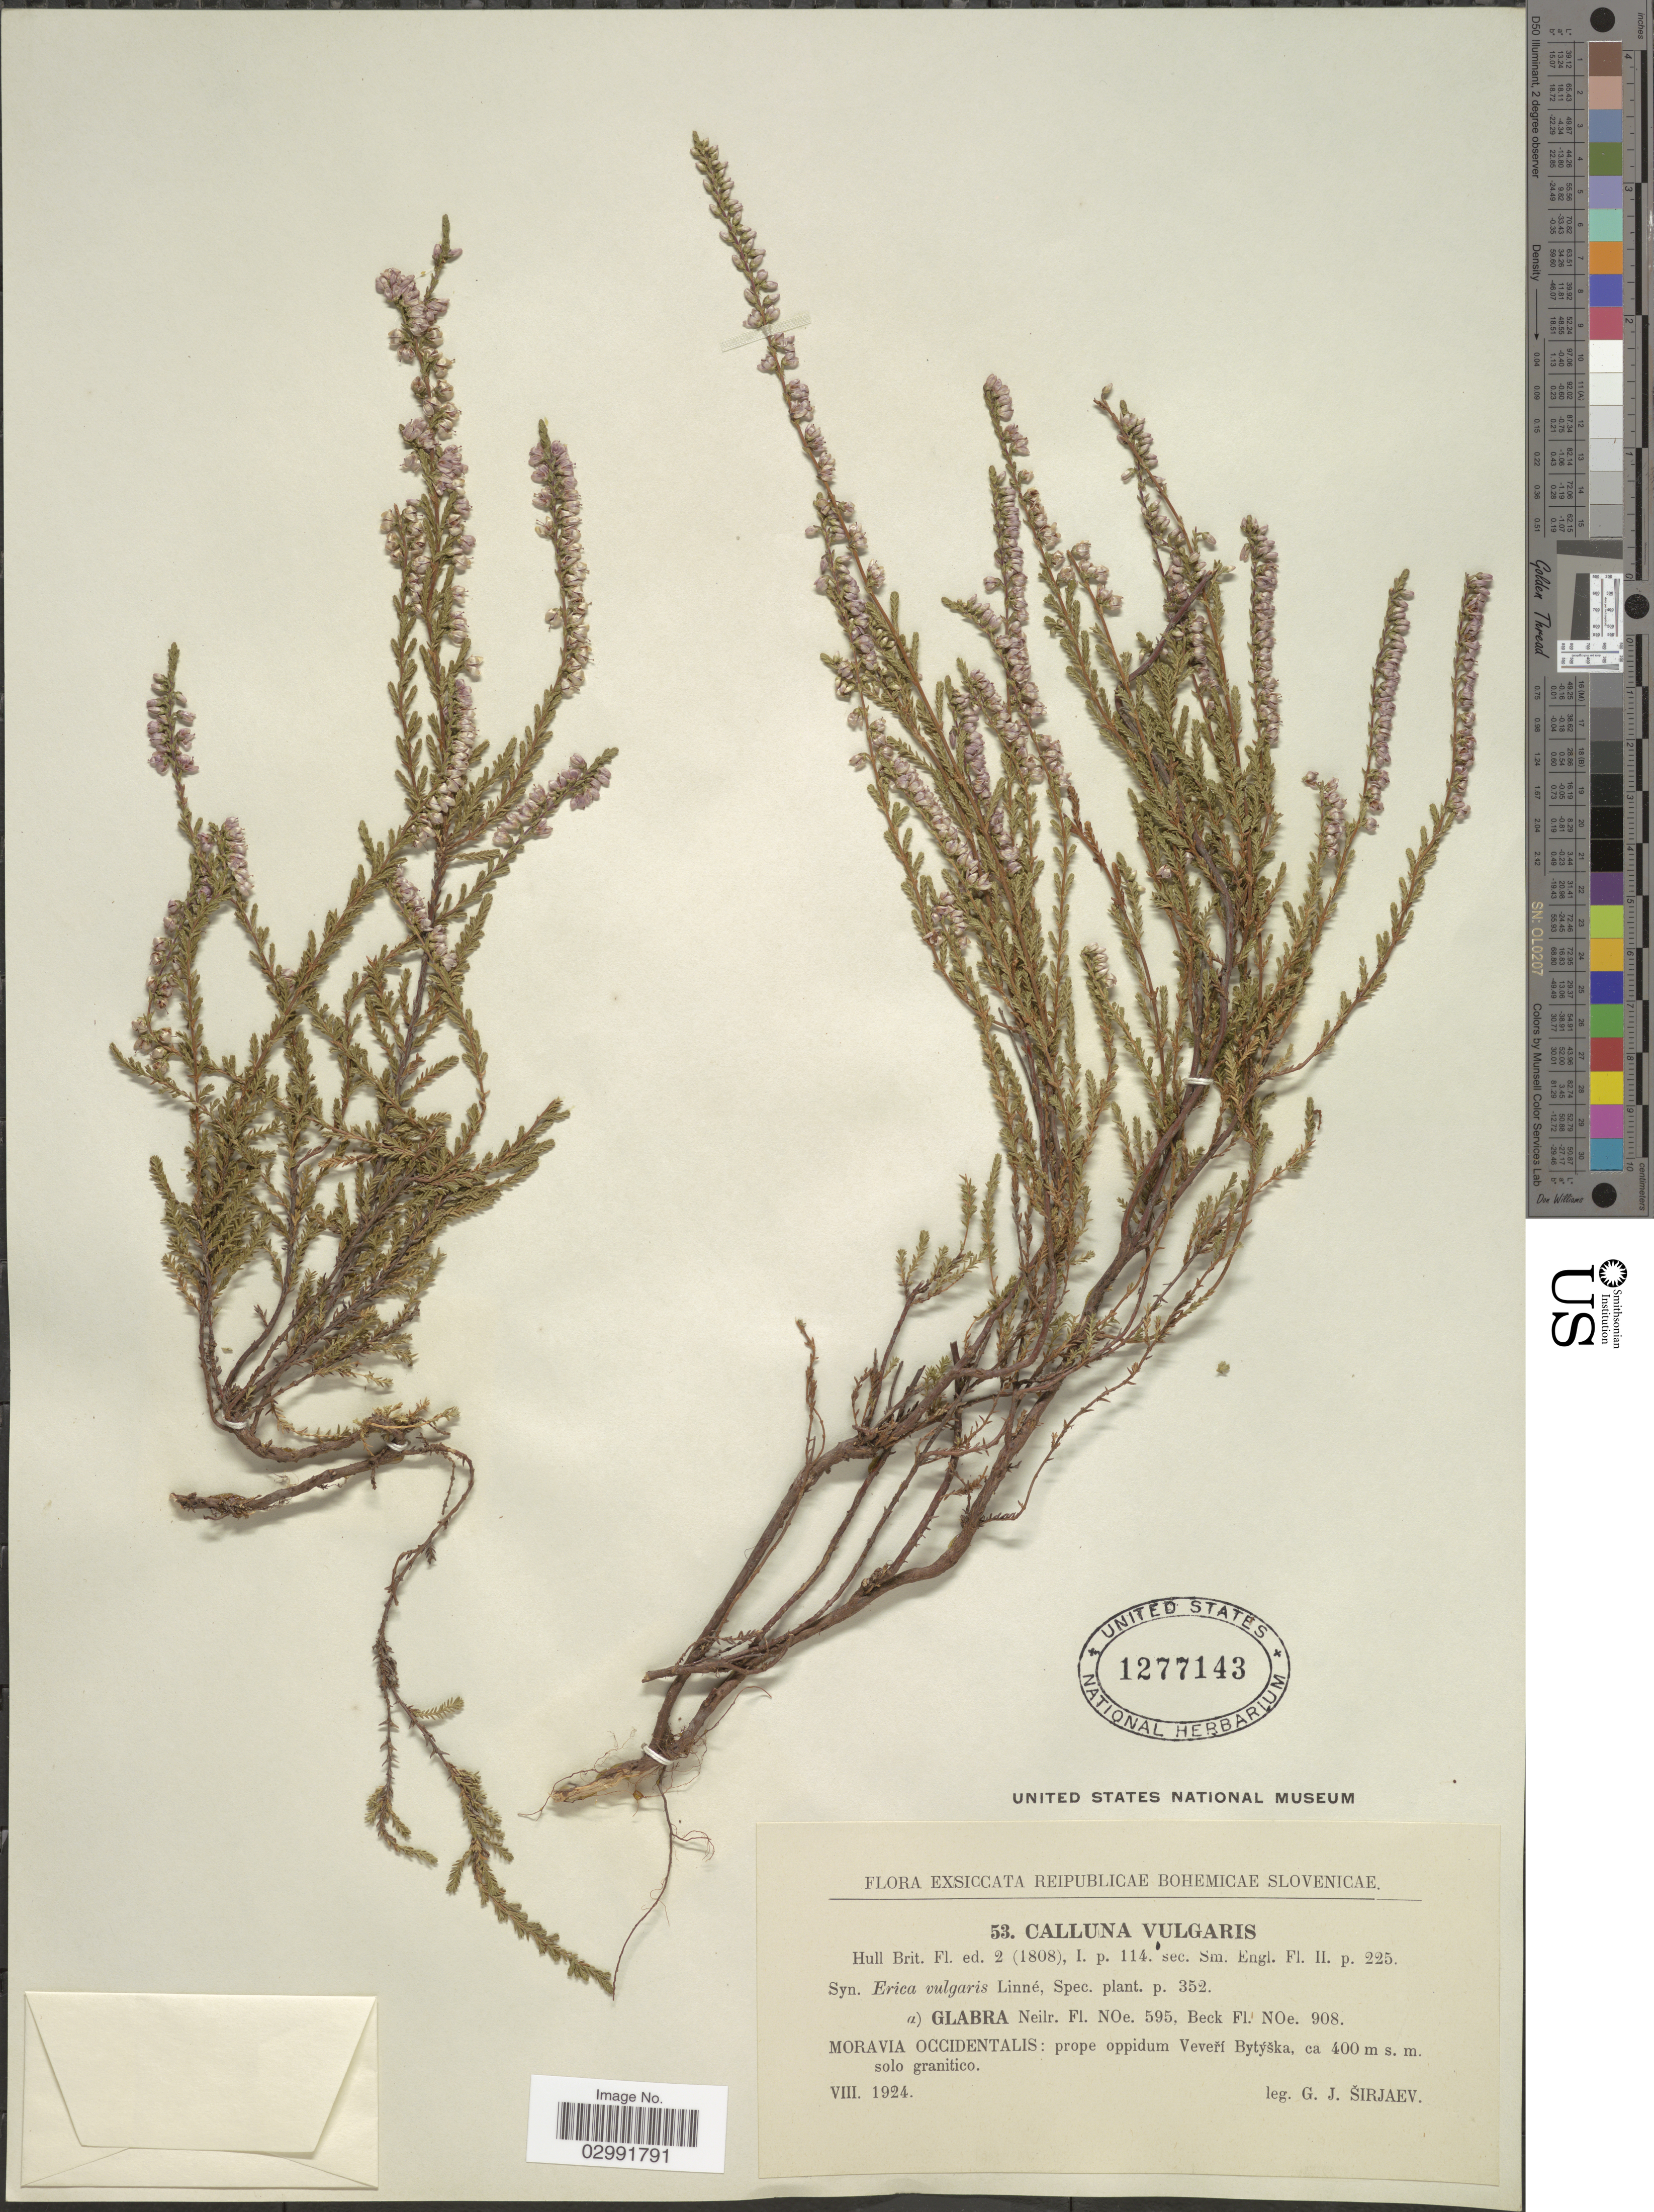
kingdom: Plantae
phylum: Tracheophyta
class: Magnoliopsida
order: Ericales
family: Ericaceae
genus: Calluna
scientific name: Calluna vulgaris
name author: (L.) Hull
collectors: G. Sirjaev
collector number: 53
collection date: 1924-08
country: Czechia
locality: Moravia Occidentalis: prope oppidum Veveri Bytyska.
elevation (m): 400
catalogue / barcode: US 1277143